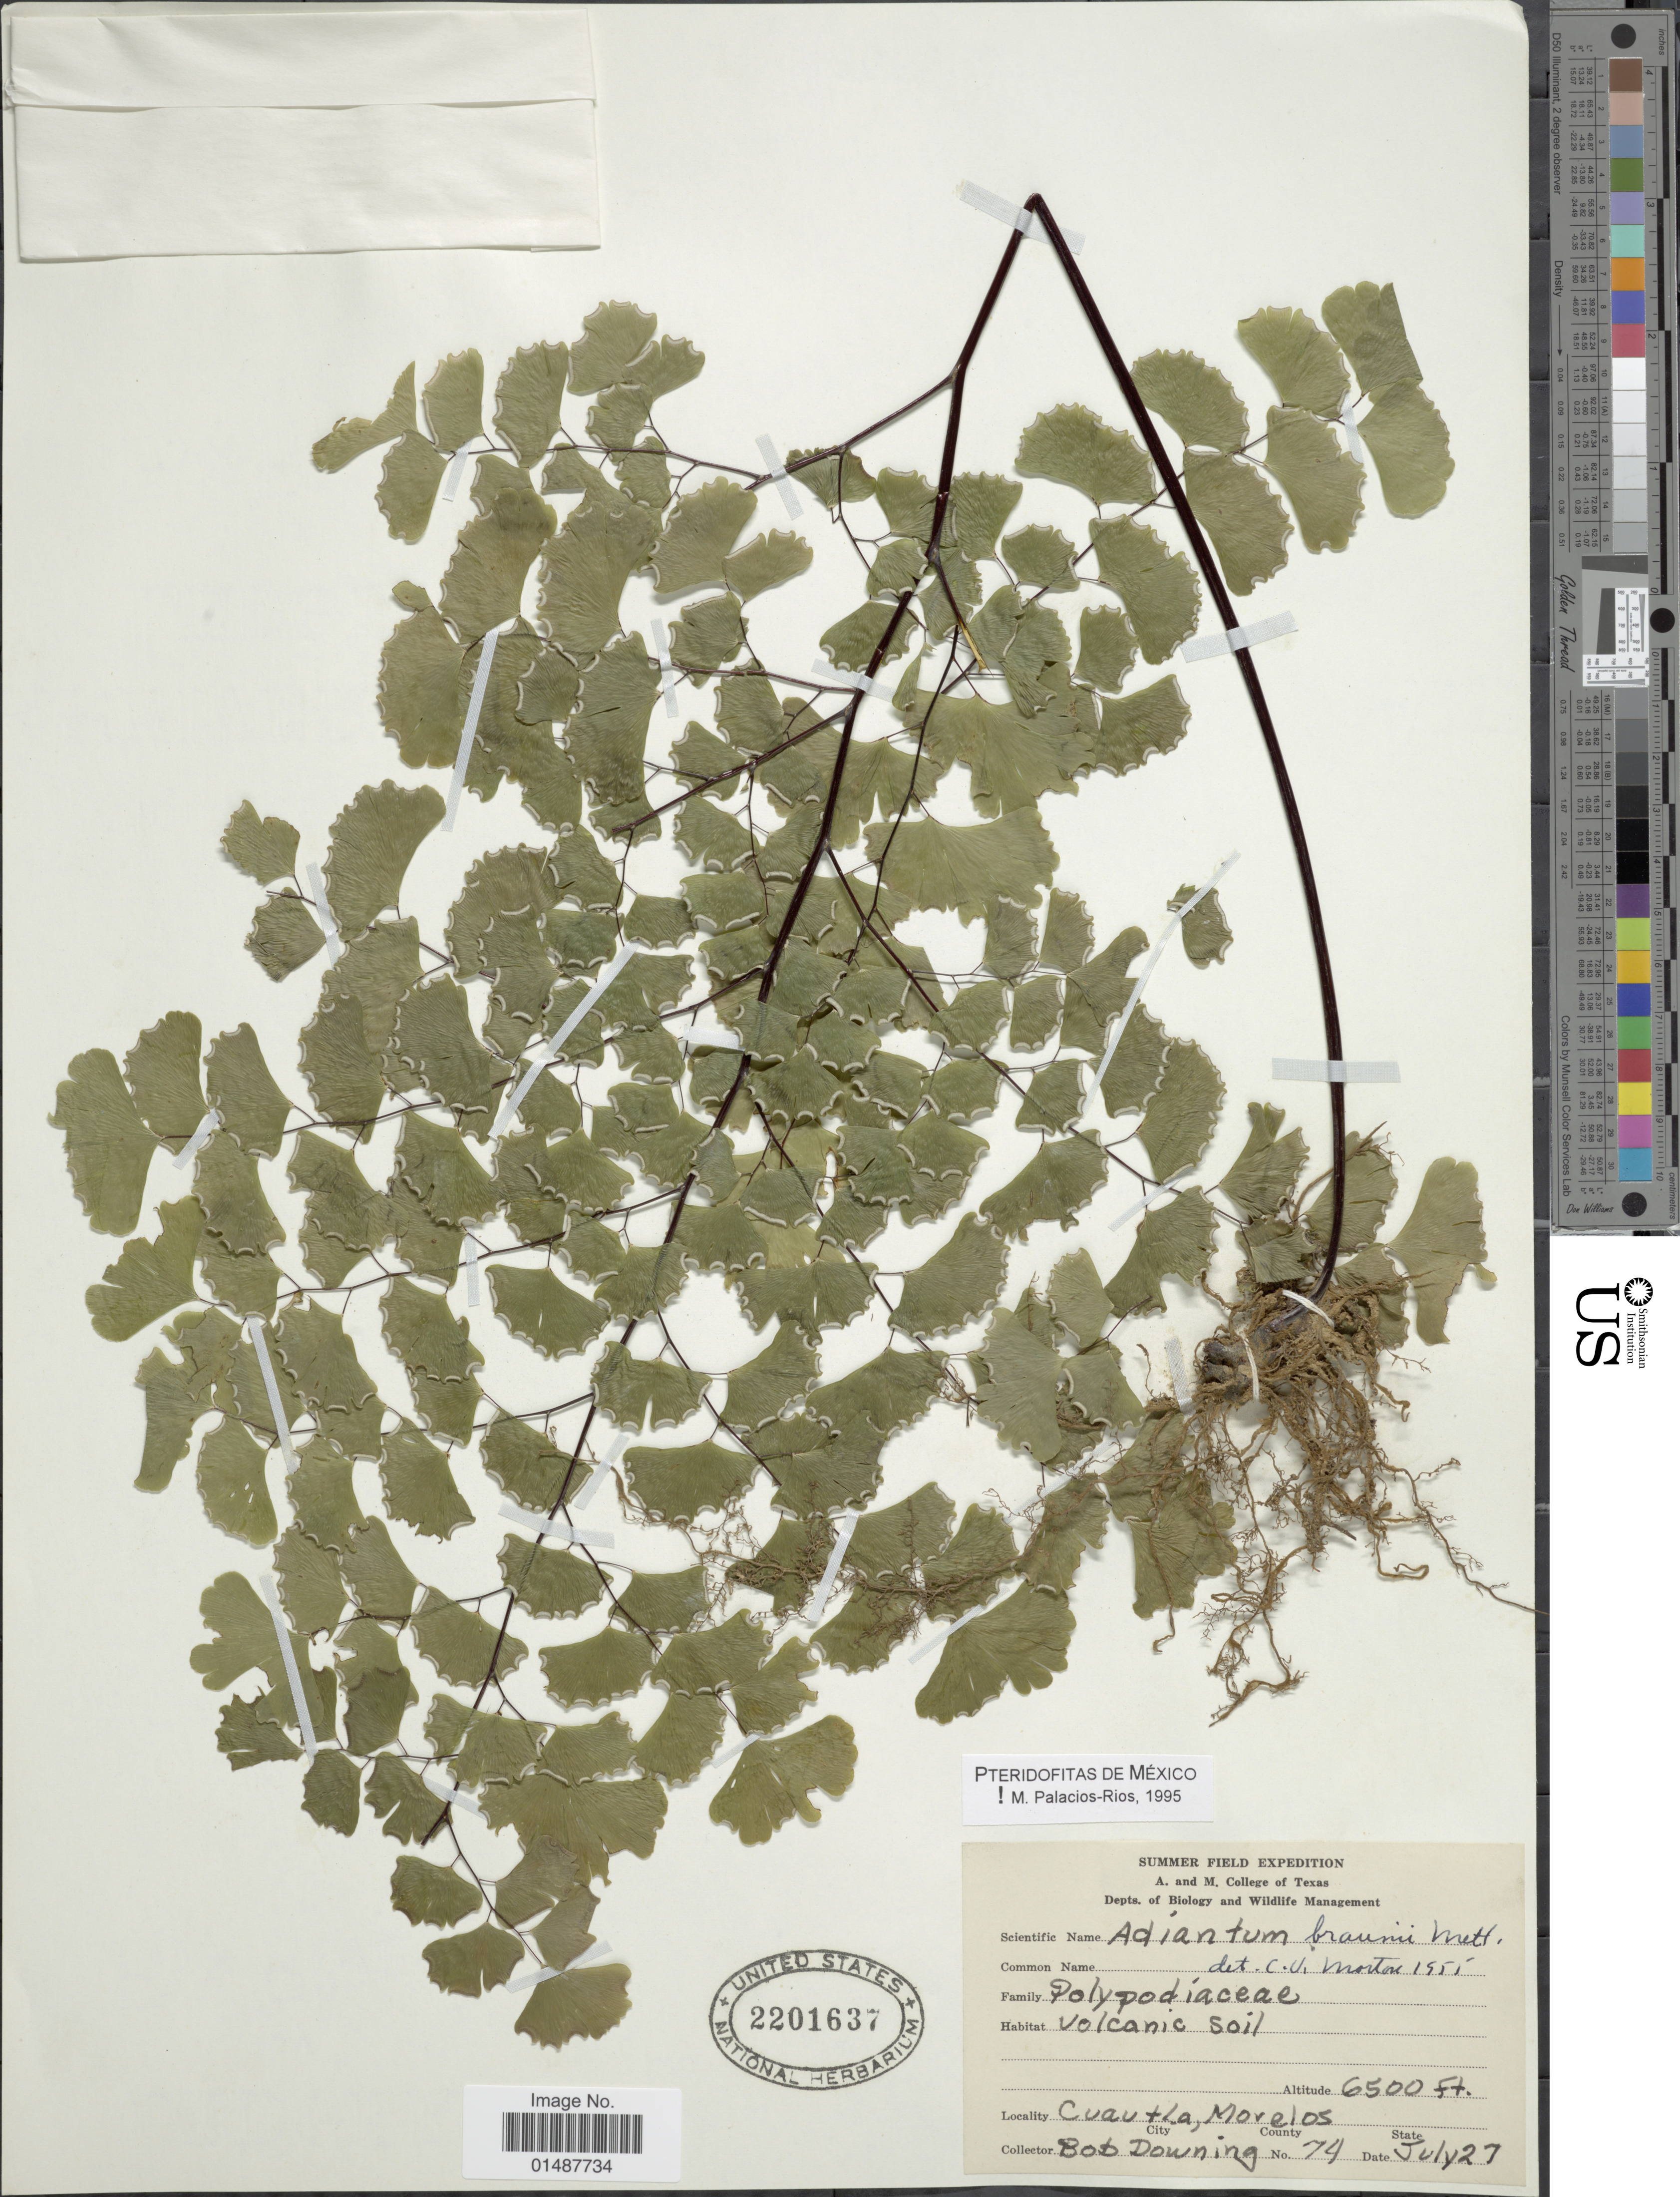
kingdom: Plantae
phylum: Tracheophyta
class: Polypodiopsida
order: Polypodiales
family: Pteridaceae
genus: Adiantum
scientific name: Adiantum braunii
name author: Mett. ex Kuhn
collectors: B. Downing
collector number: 74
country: Mexico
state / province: Morelos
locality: Cuautla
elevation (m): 1981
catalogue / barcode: US 2201637